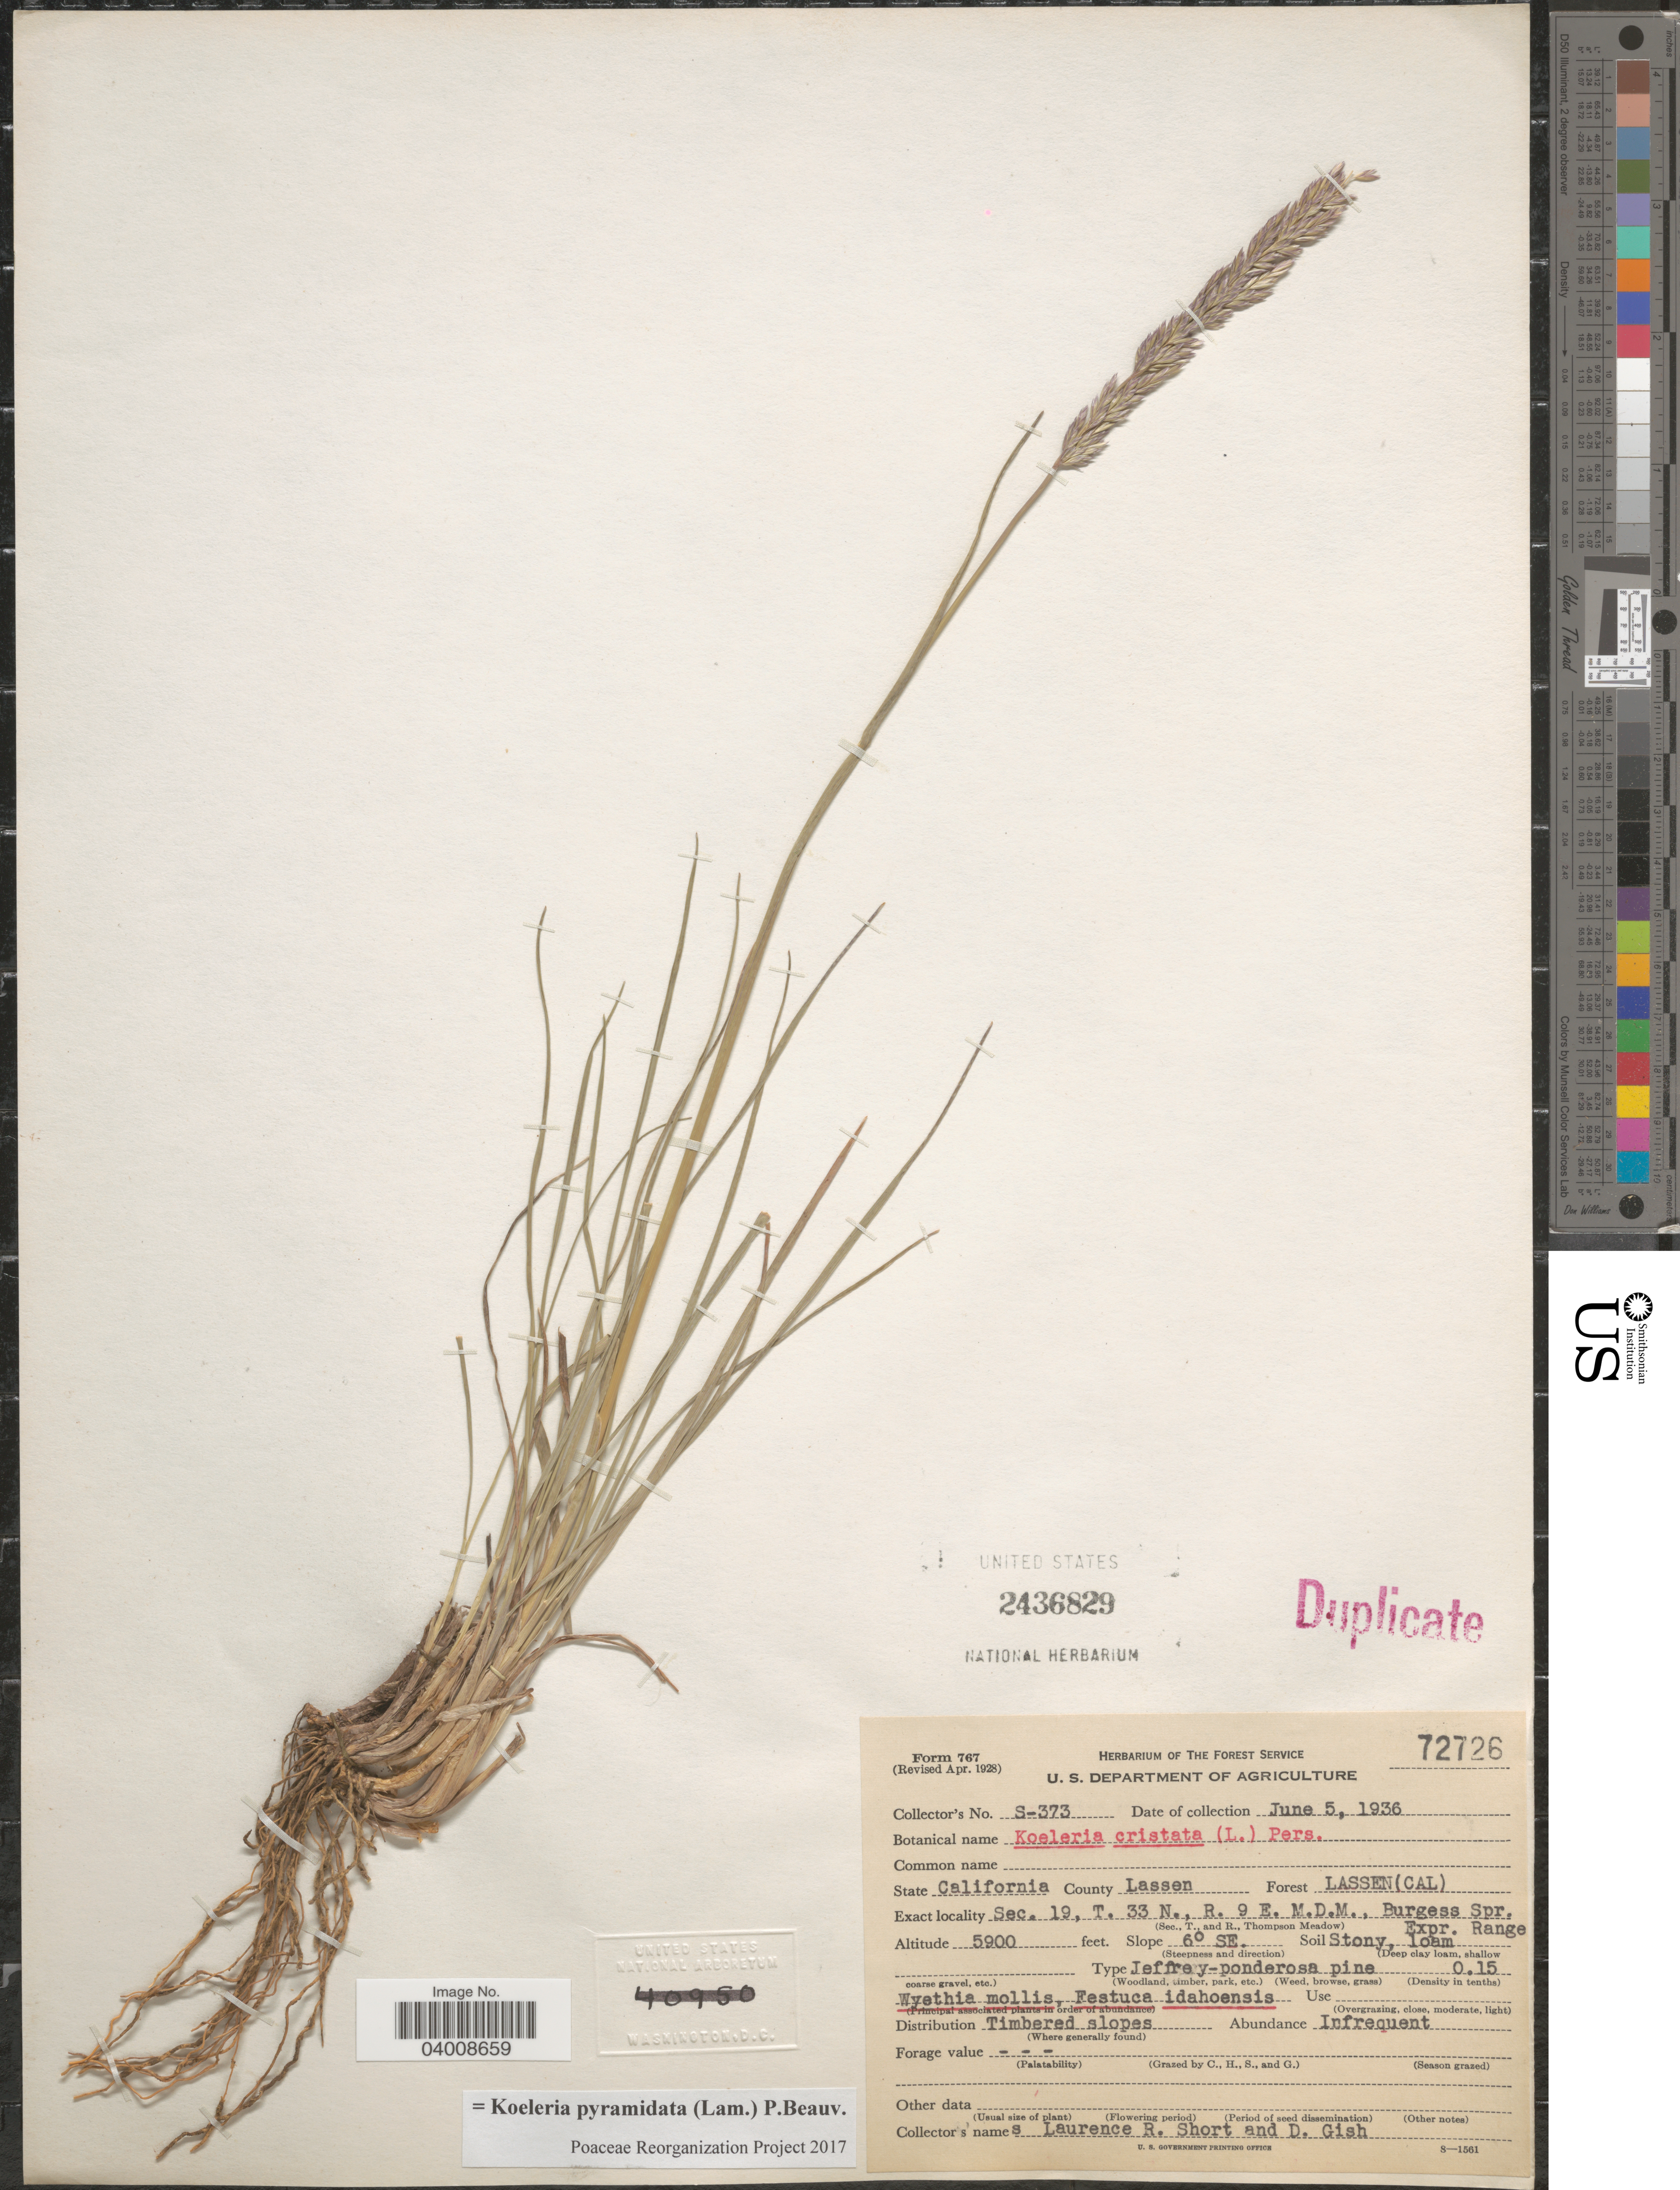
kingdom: Plantae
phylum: Tracheophyta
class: Liliopsida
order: Poales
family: Poaceae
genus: Koeleria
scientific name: Koeleria pyramidata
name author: (Lam.) P. Beauv.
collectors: L. Short & D. Gish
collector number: S-373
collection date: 1936-06-05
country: United States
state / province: California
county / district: Lassen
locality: County: Lassen. Forest Lassen (Cal). Sec. 19, T. 33 N., R. 9 E. M.D.M., Burgess Spr. Expr. Range.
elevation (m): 1798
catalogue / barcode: US 2436829